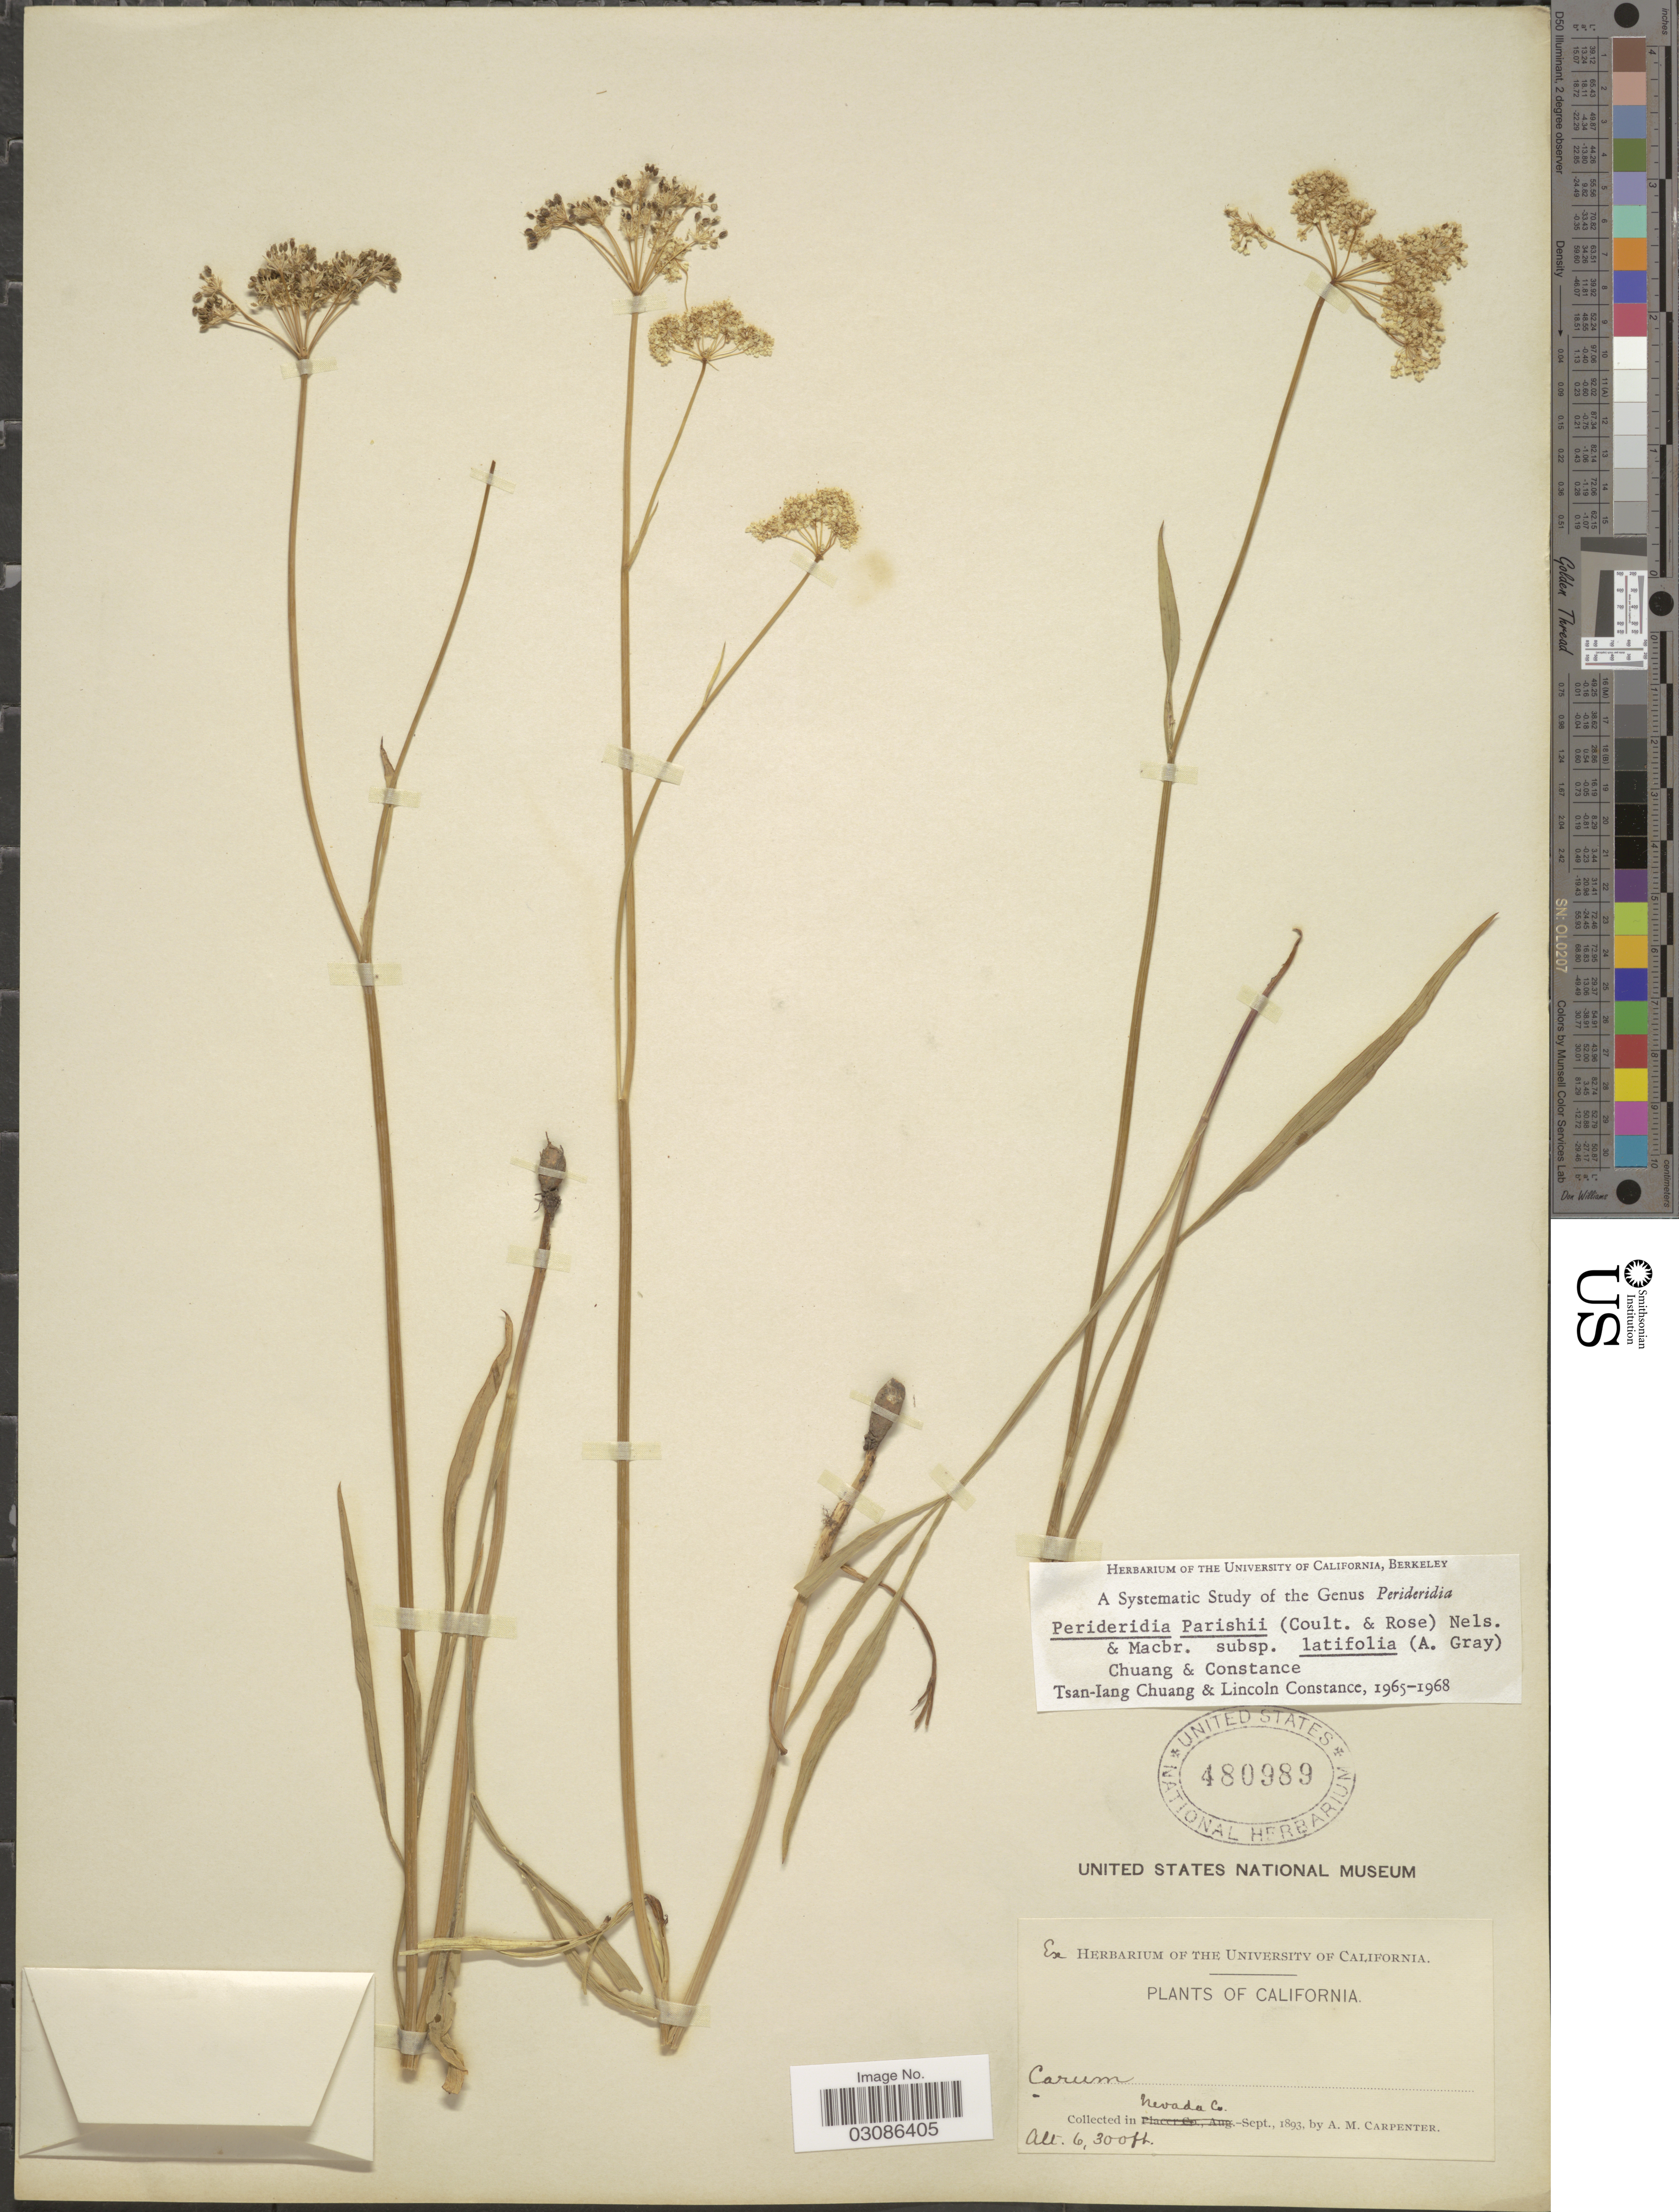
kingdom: Plantae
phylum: Tracheophyta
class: Magnoliopsida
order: Apiales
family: Apiaceae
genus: Perideridia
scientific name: Perideridia parishii subsp. latifolia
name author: A. Gray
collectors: A. Carpenter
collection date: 1893-09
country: United States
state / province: California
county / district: Nevada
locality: Nevada Co.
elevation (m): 1920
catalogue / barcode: US 480989